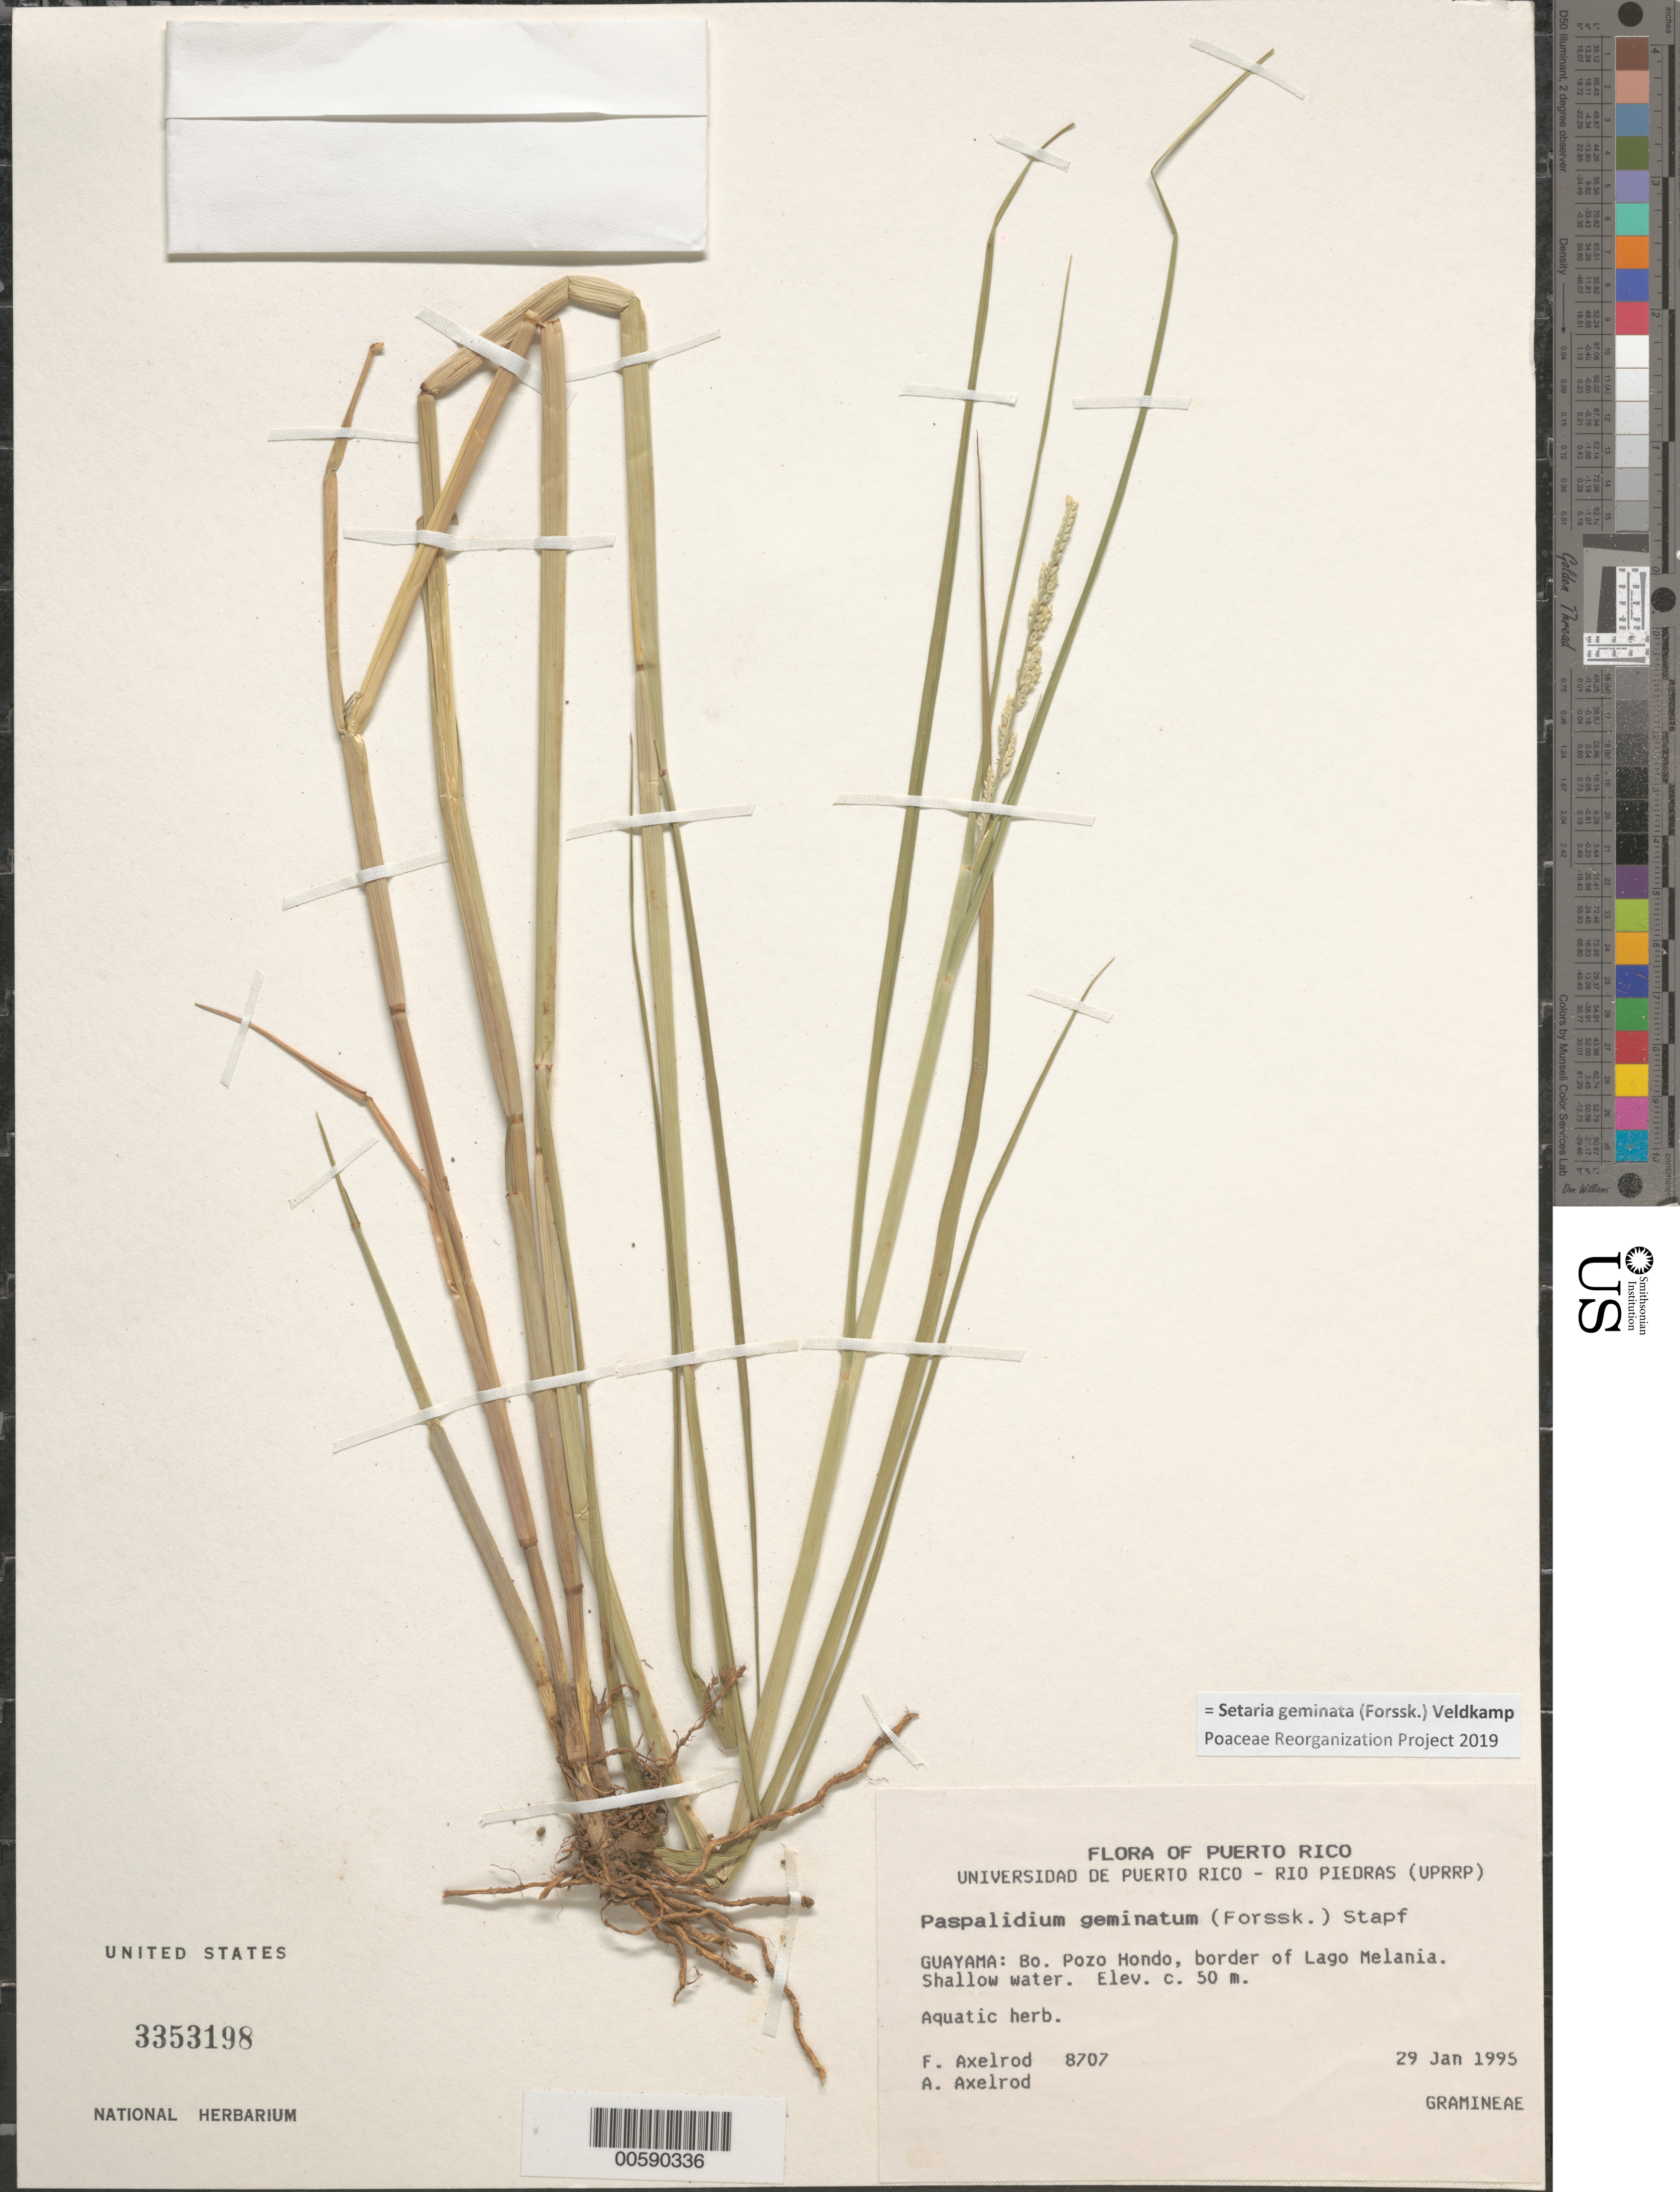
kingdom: Plantae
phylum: Tracheophyta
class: Liliopsida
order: Poales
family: Poaceae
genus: Setaria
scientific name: Setaria geminata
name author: (Forssk.) Veldkamp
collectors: F. Axelrod & A. Axelrod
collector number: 8707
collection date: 1995-01-29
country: Puerto Rico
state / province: Guayama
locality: Bo. Pozo Hondo, border of Lago Melania.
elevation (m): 50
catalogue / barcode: US 3353198